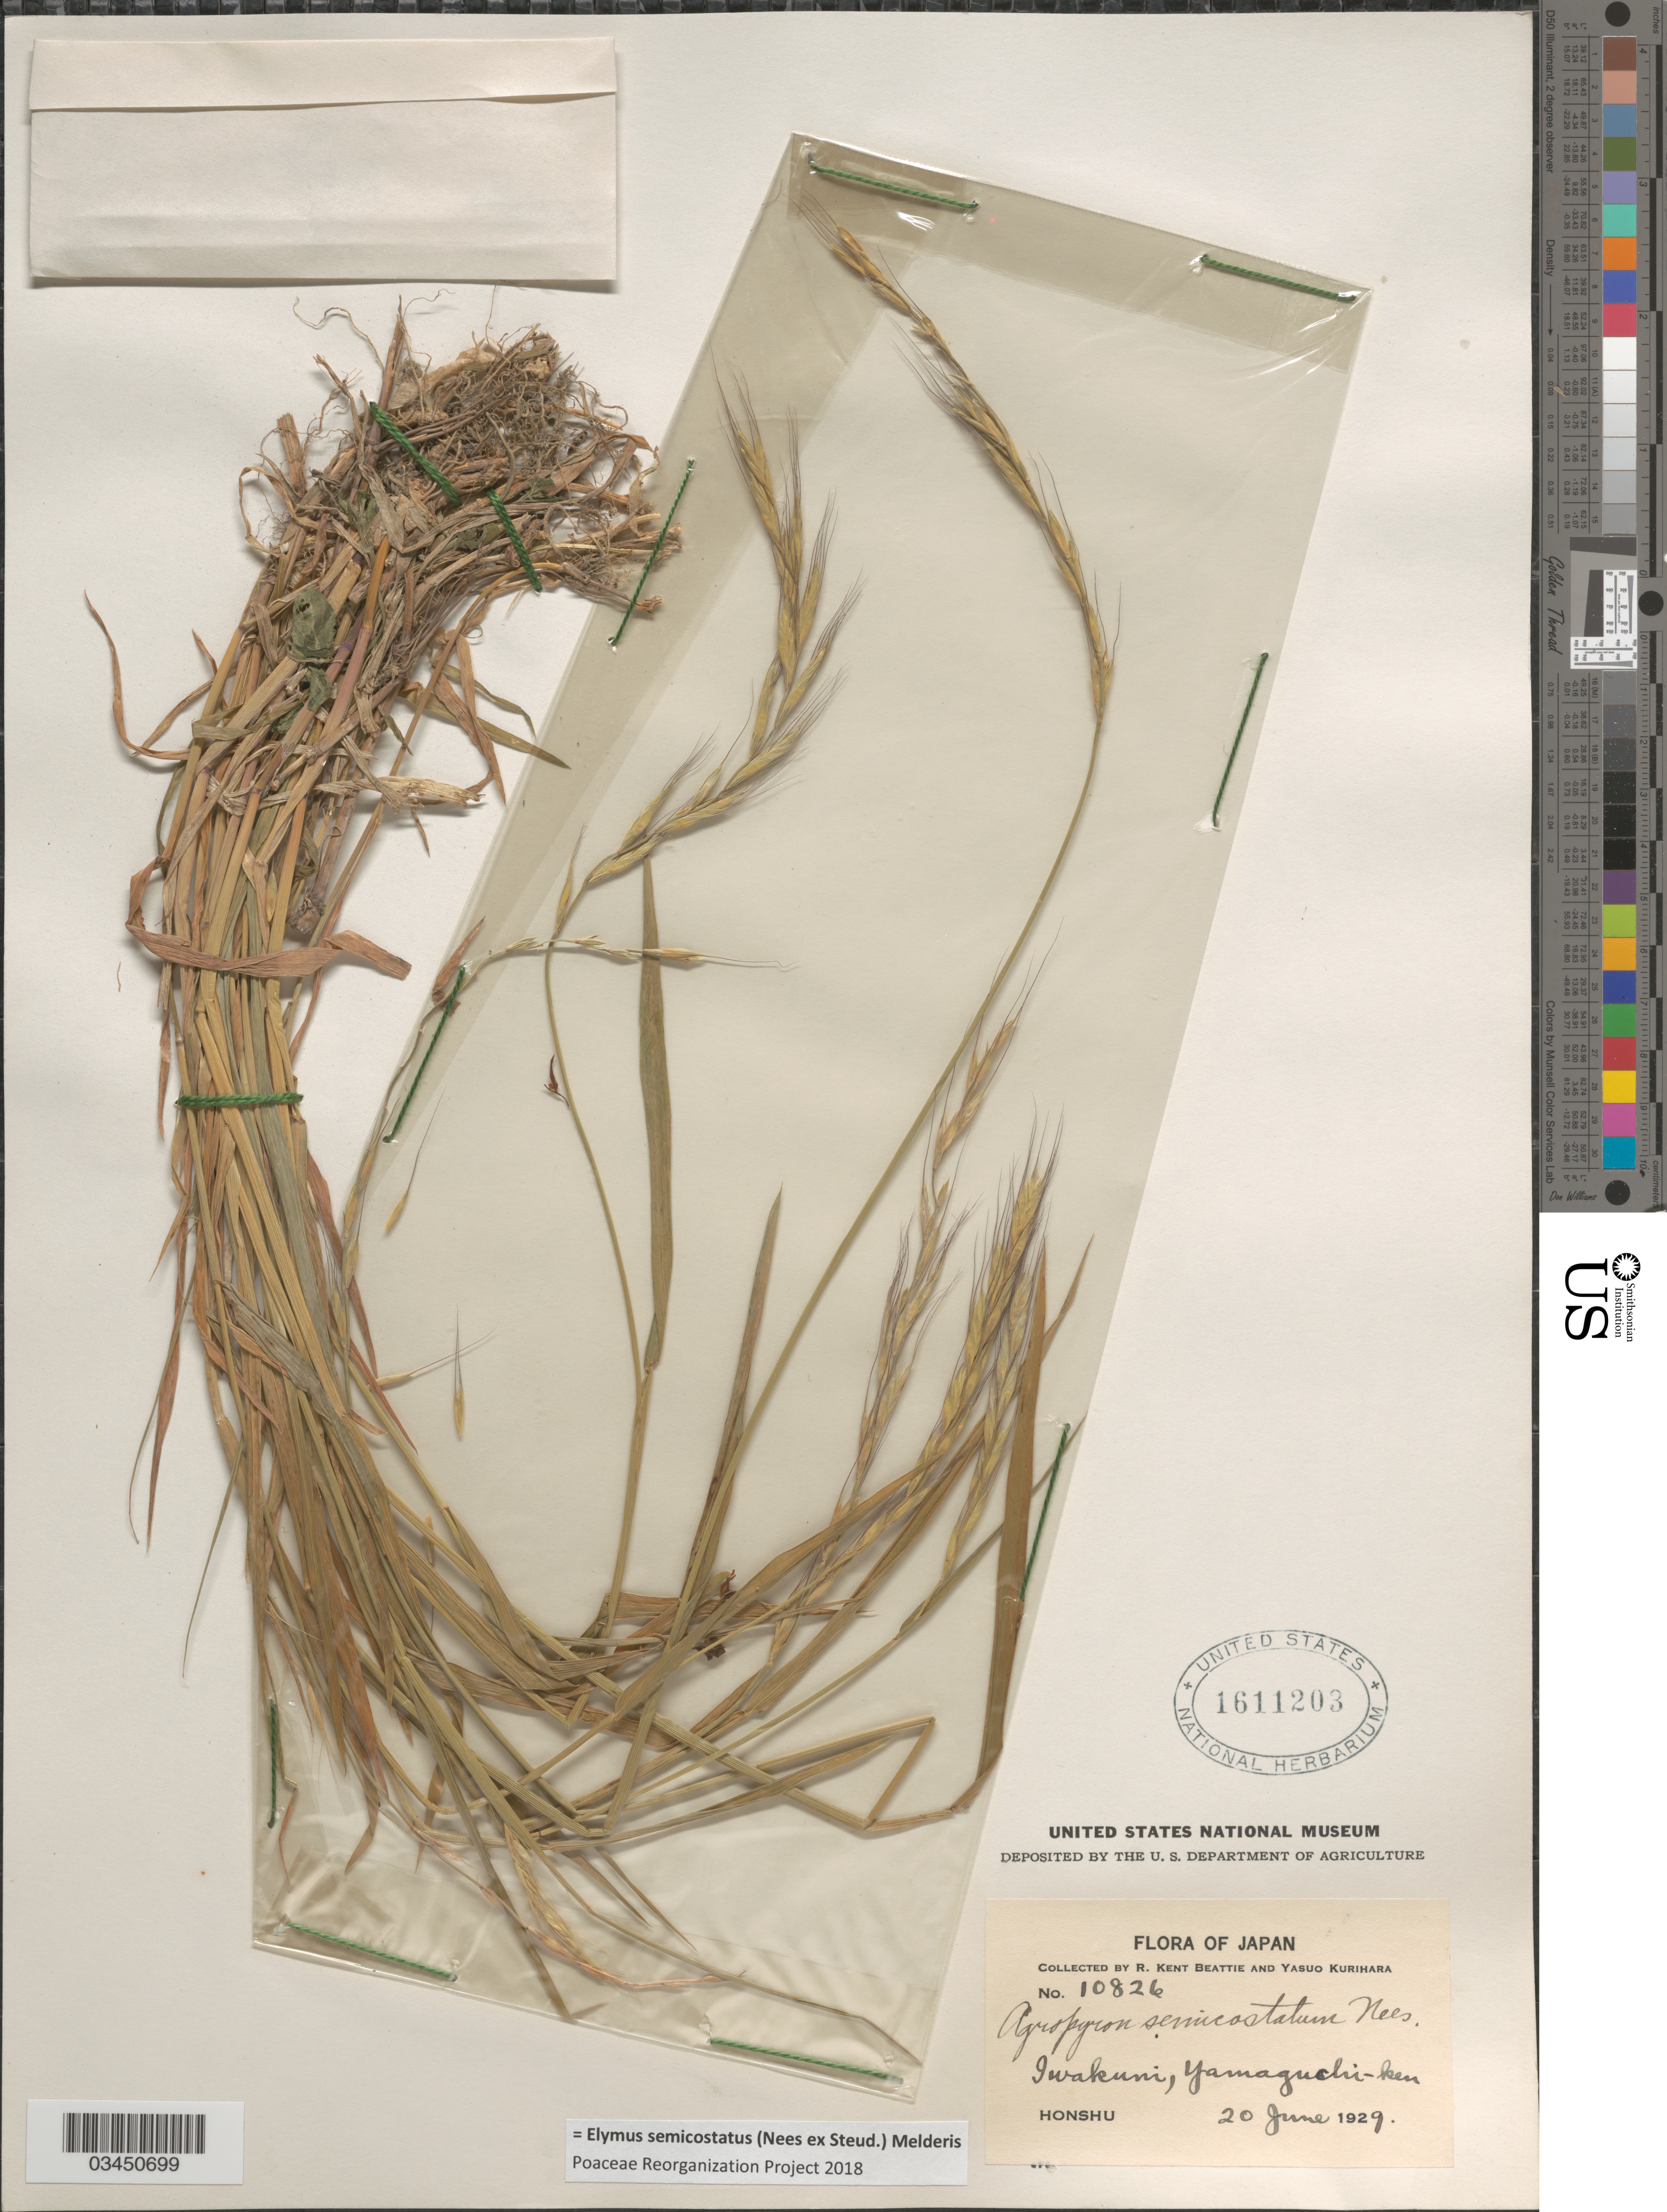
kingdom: Plantae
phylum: Tracheophyta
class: Liliopsida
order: Poales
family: Poaceae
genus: Elymus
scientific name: Elymus semicostatus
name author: (Nees ex Steud.) Melderis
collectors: R. K. Beattie & Y. Kurihara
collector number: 10826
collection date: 1929-06-20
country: Japan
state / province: Yamaguti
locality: Iwakuni, Yamaguchi-ken. Honshu.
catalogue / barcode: US 1611203